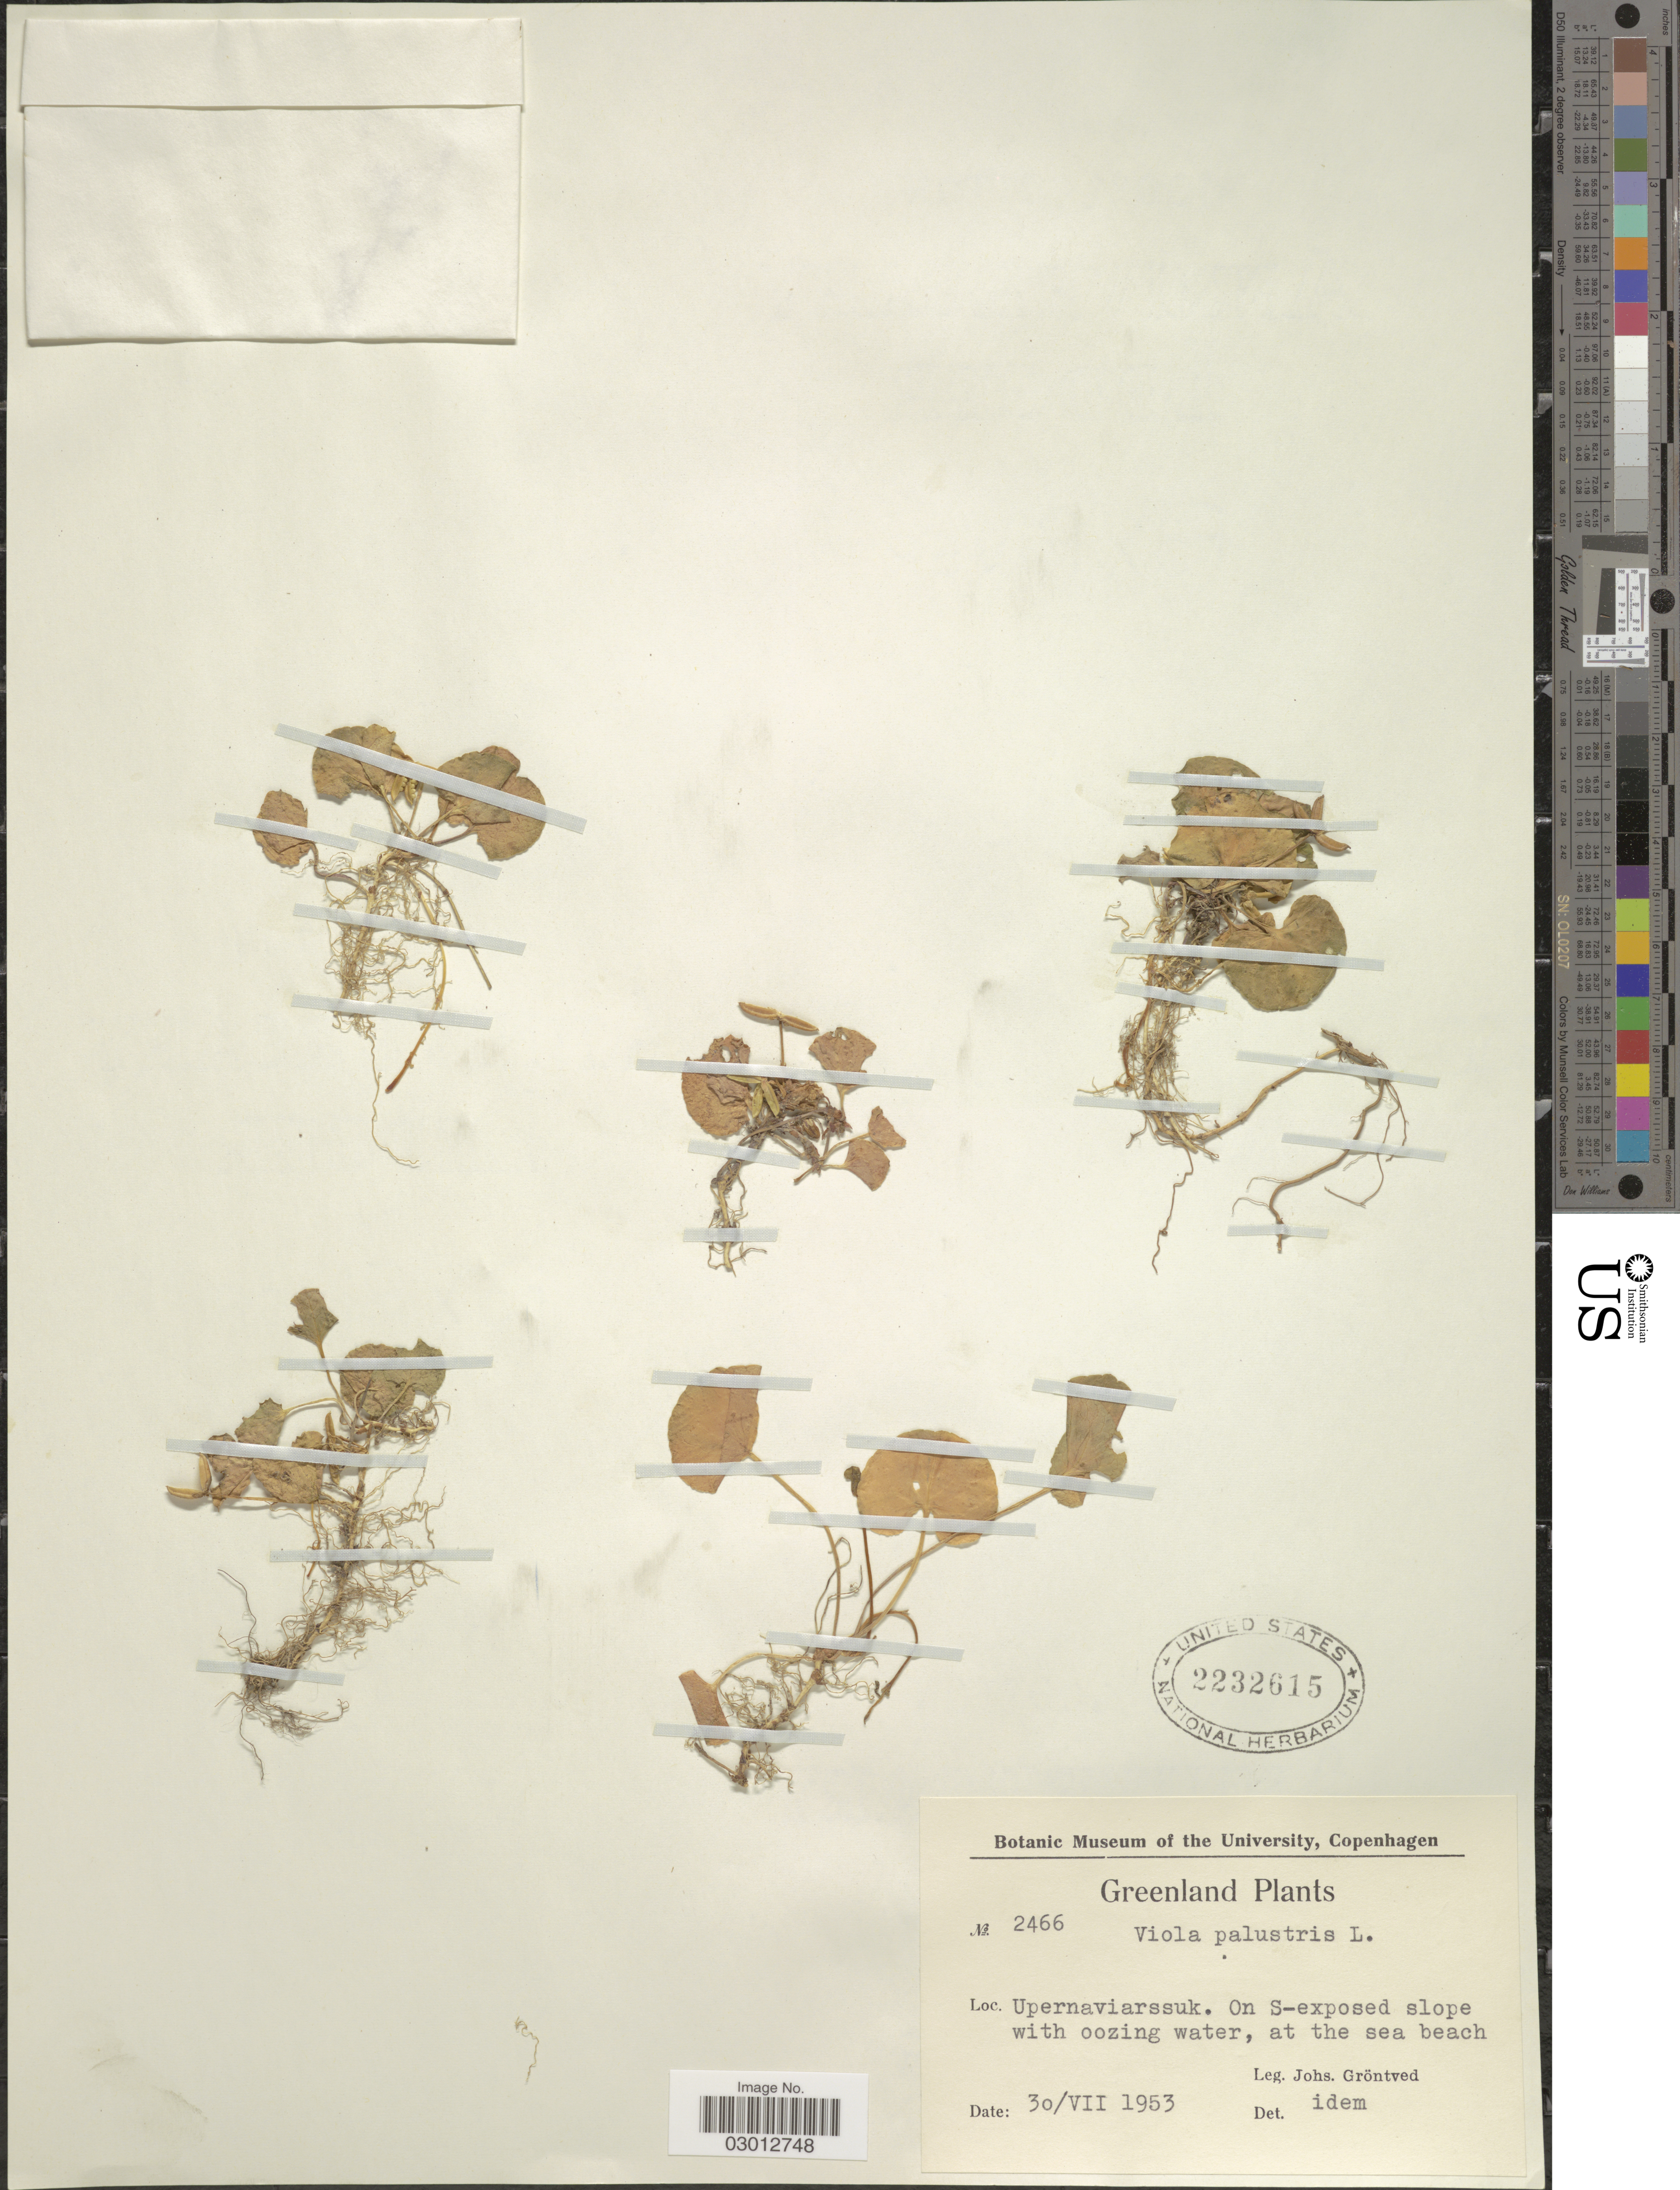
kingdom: Plantae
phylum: Tracheophyta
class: Magnoliopsida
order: Malpighiales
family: Violaceae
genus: Viola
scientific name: Viola palustris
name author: L.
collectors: J. Gröntved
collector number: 2466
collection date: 1953-07-30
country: Greenland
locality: Upernaviarssuk. On S-exposed slope with oozing water, at the sea beach.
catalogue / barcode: US 2232615